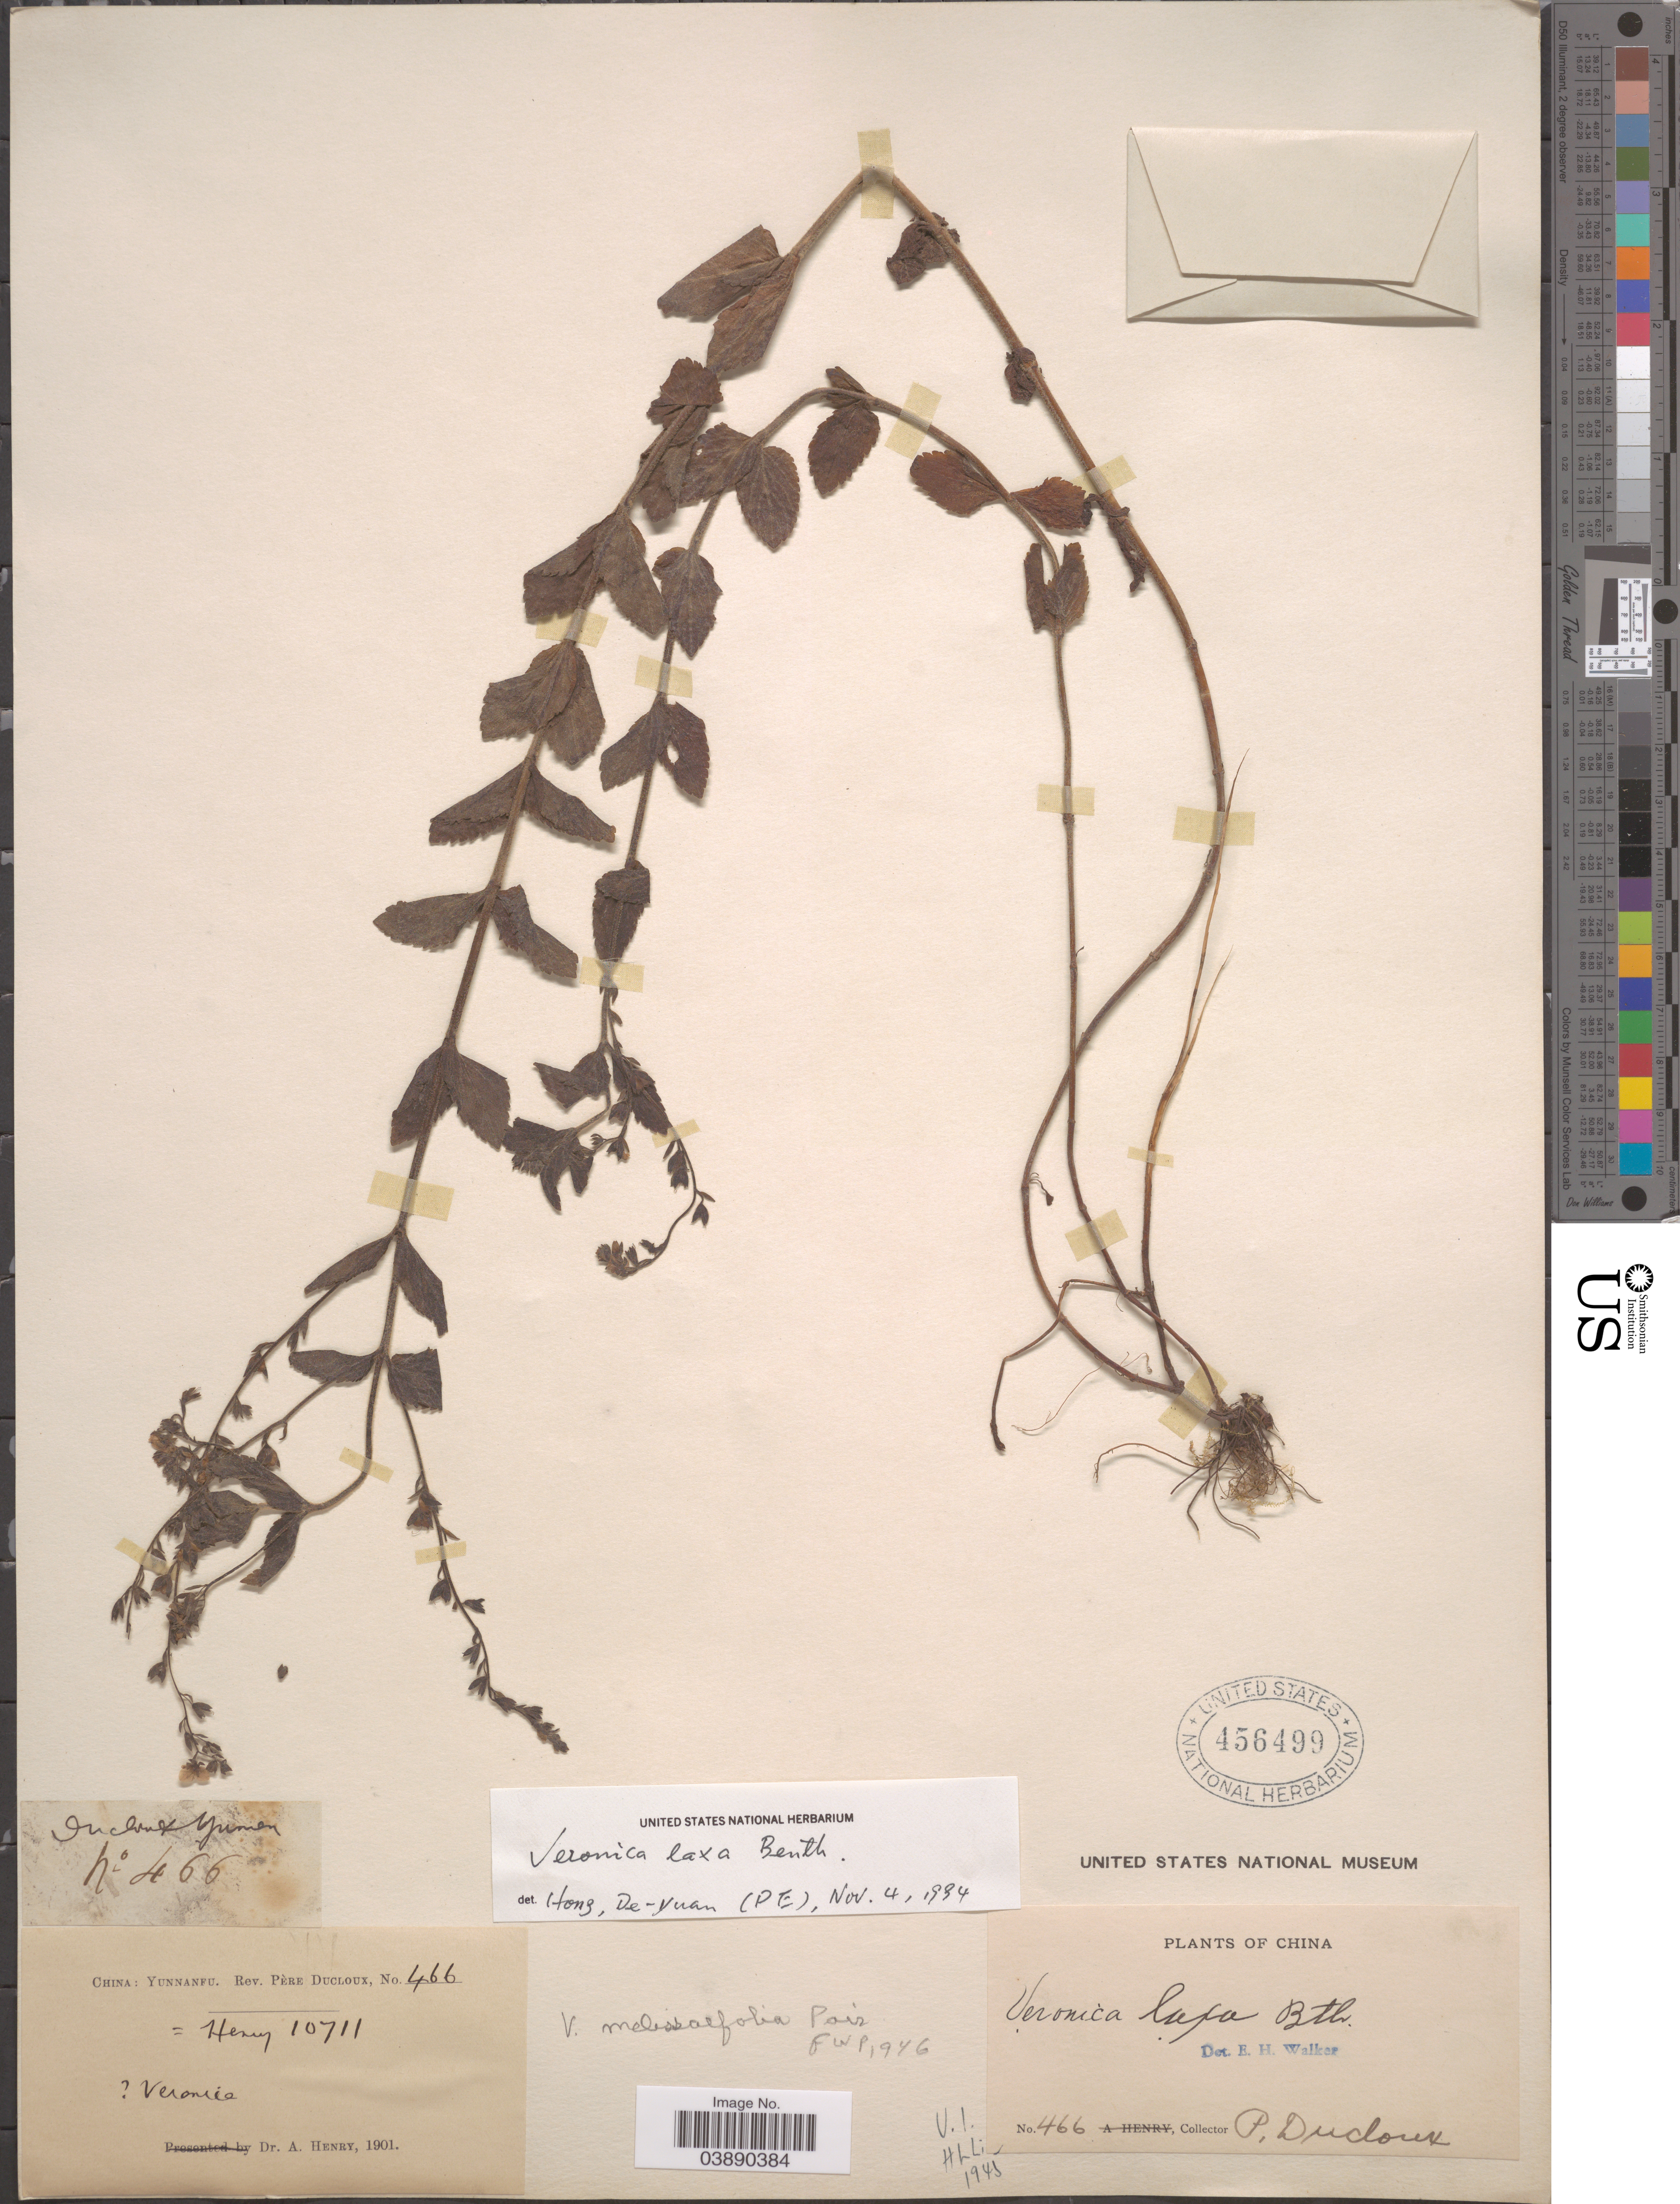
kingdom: Plantae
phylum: Tracheophyta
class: Magnoliopsida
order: Lamiales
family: Plantaginaceae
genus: Veronica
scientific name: Veronica laxa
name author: Benth.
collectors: P. Ducloux & A. Henry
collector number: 466/10711 ?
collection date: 1901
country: China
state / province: Yunnan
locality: Yunnanfu.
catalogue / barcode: US 456499